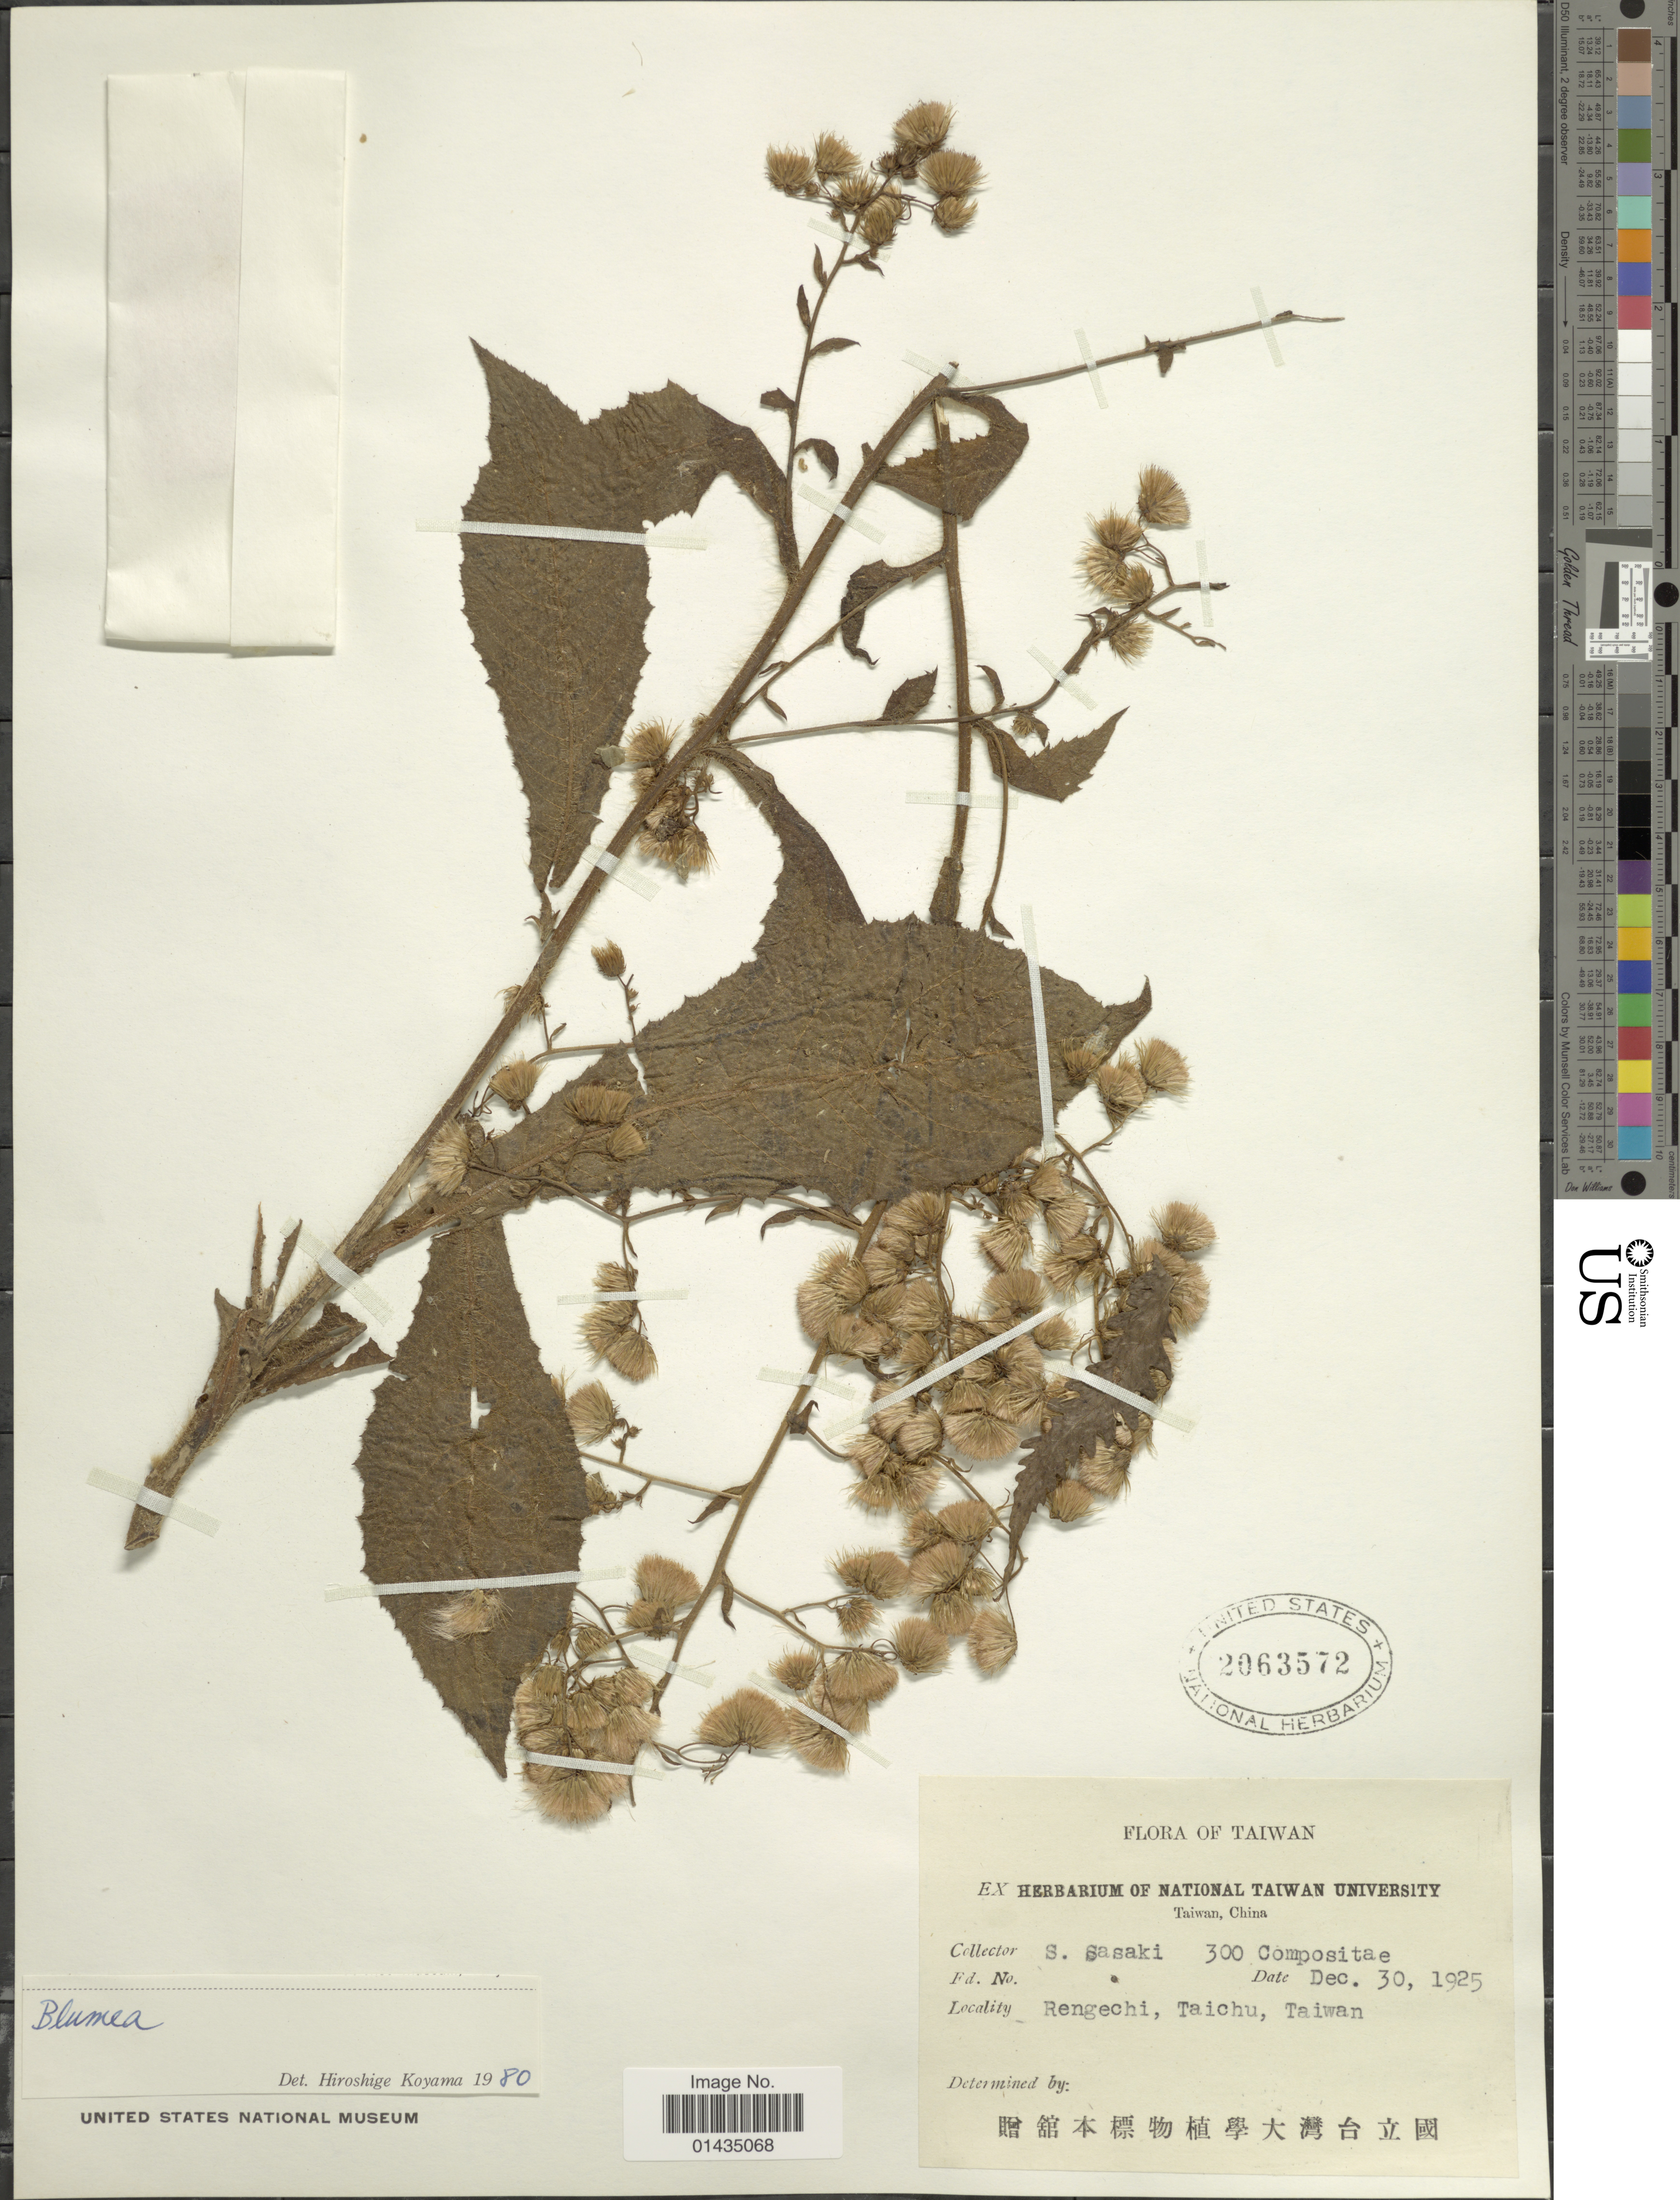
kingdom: Plantae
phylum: Tracheophyta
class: Magnoliopsida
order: Asterales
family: Asteraceae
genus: Blumea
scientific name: Blumea aromatica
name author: DC.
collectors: S. Sasaki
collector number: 300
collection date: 1925-12-30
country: Taiwan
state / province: Taichung City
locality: Rengechi, tachu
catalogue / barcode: US 2063572